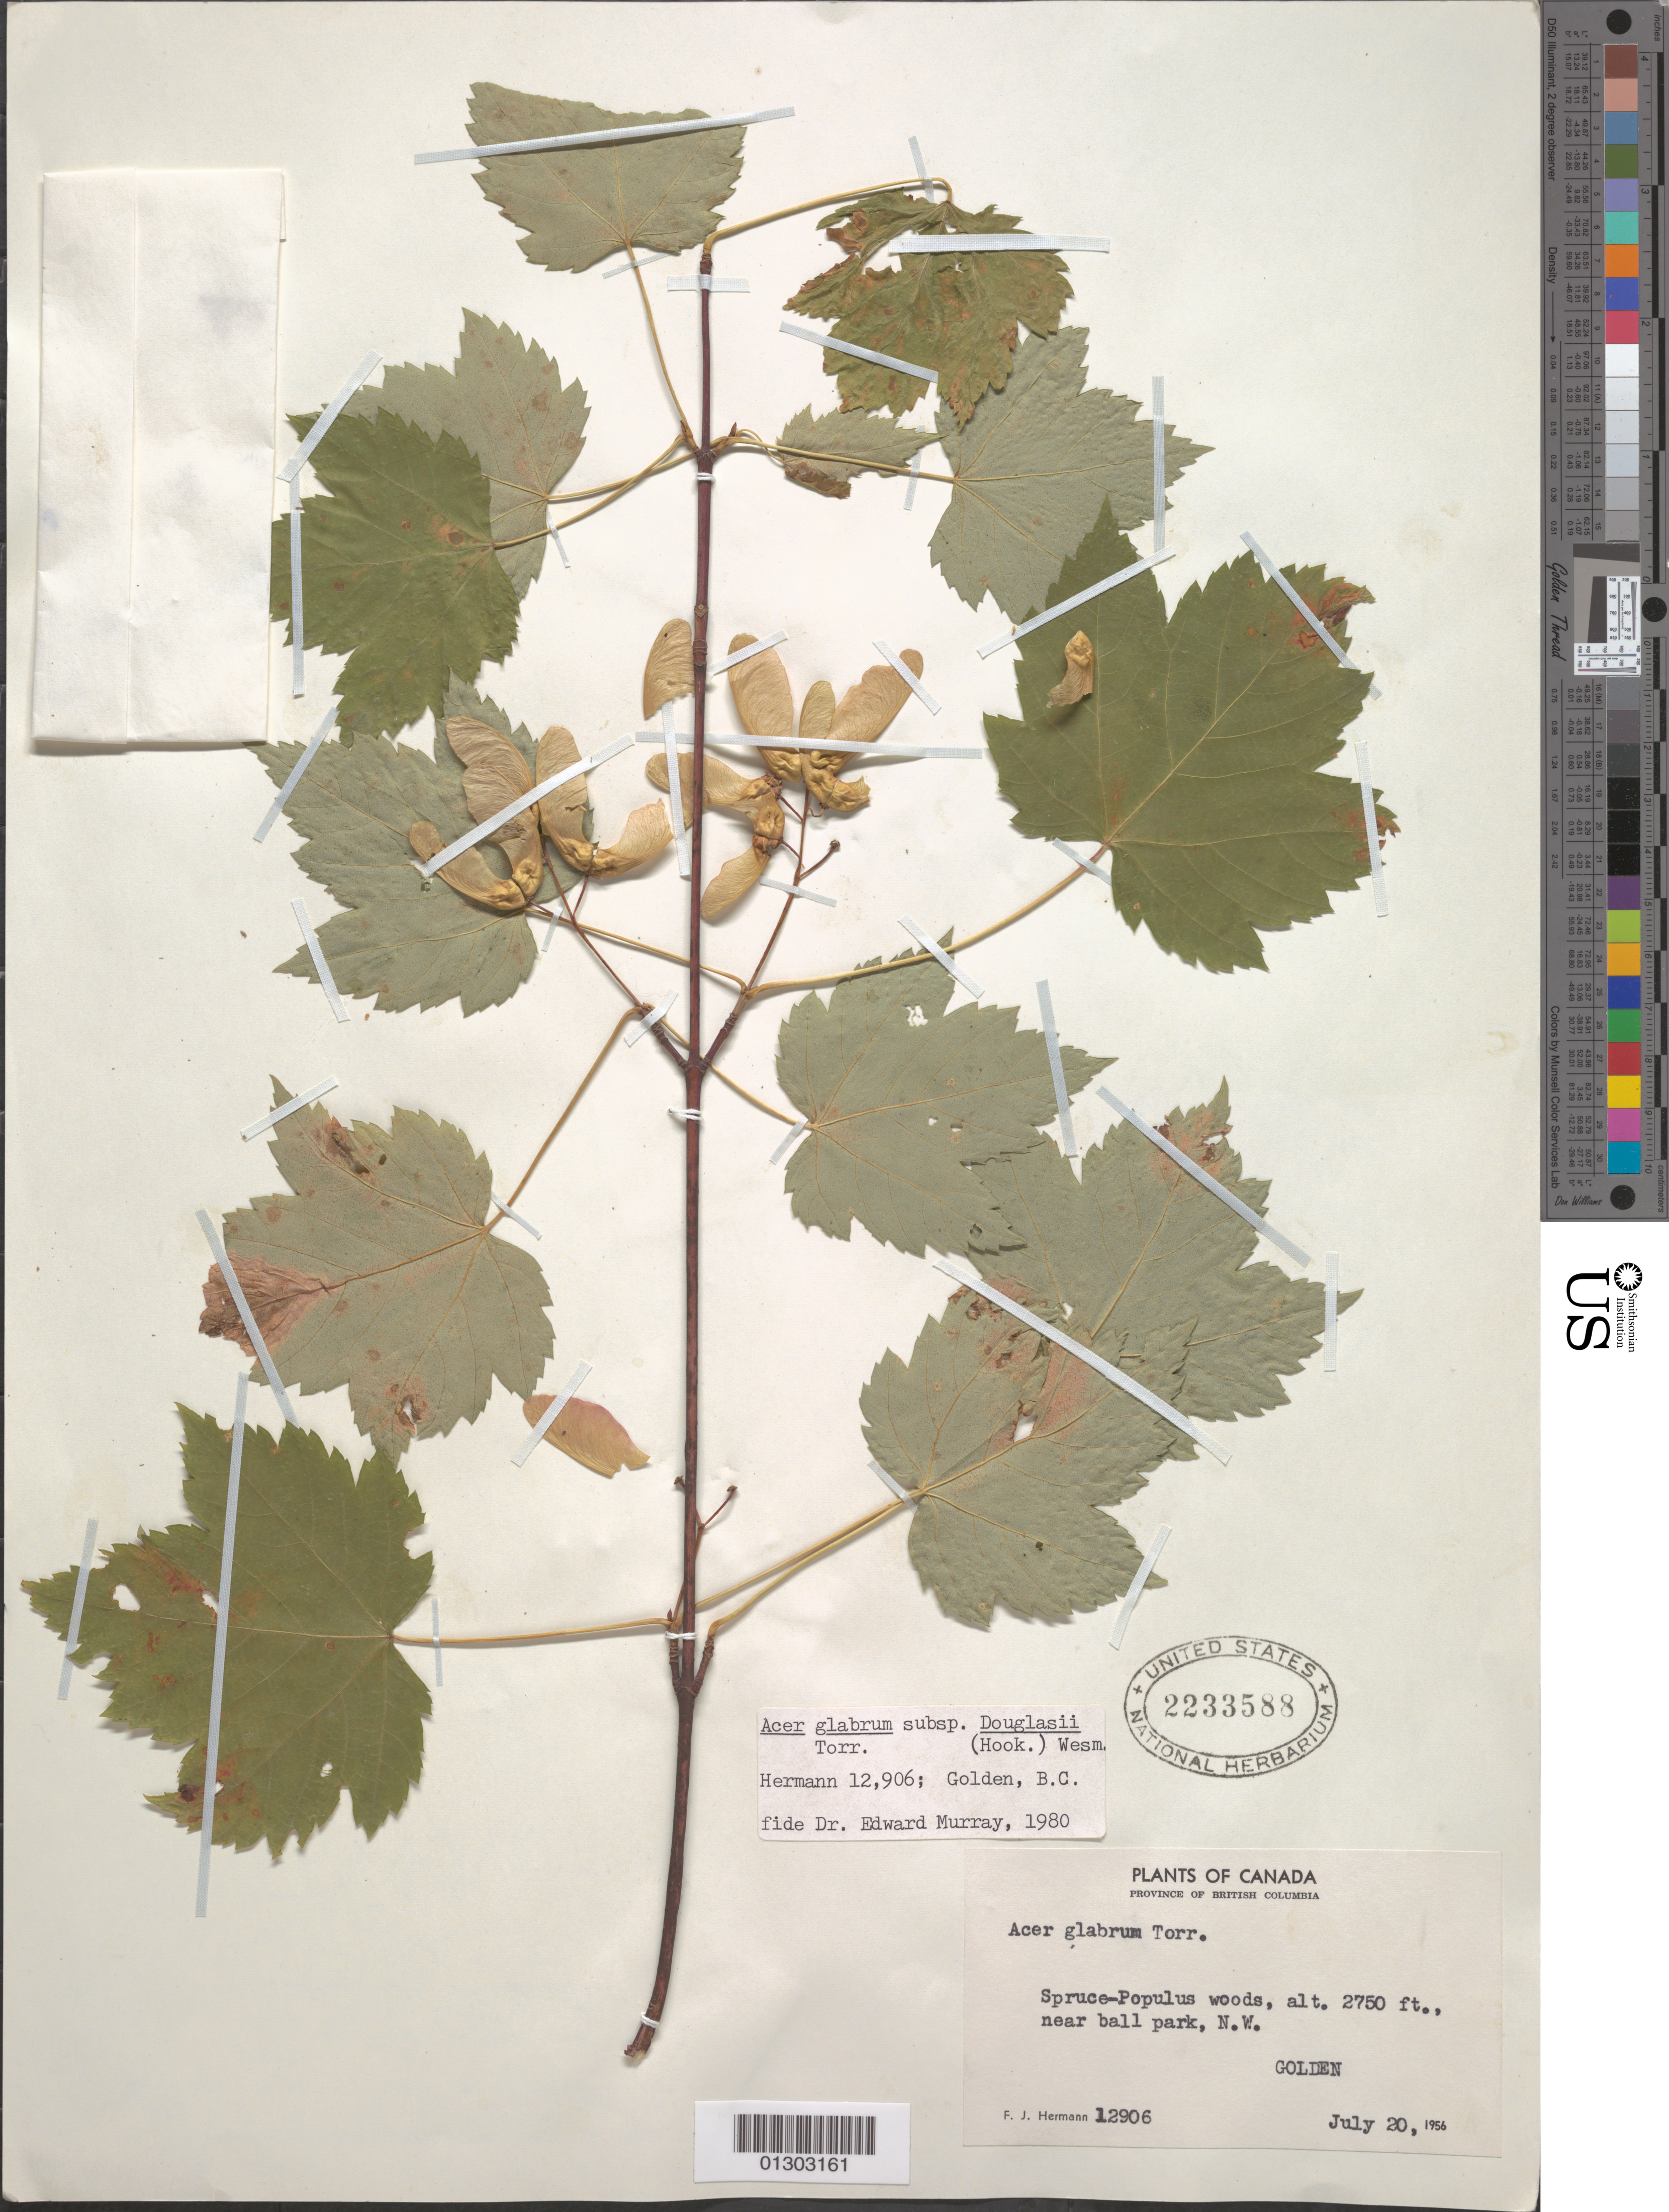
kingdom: Plantae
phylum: Tracheophyta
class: Magnoliopsida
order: Sapindales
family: Sapindaceae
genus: Acer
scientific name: Acer glabrum var. douglasii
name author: (Hook.) Dippel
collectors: F. J. Hermann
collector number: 12906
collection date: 1956-07-20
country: Canada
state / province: British Columbia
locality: Golden, near ball park, N.W.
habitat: Spruce-Populus woods.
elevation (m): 838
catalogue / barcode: US 2233588